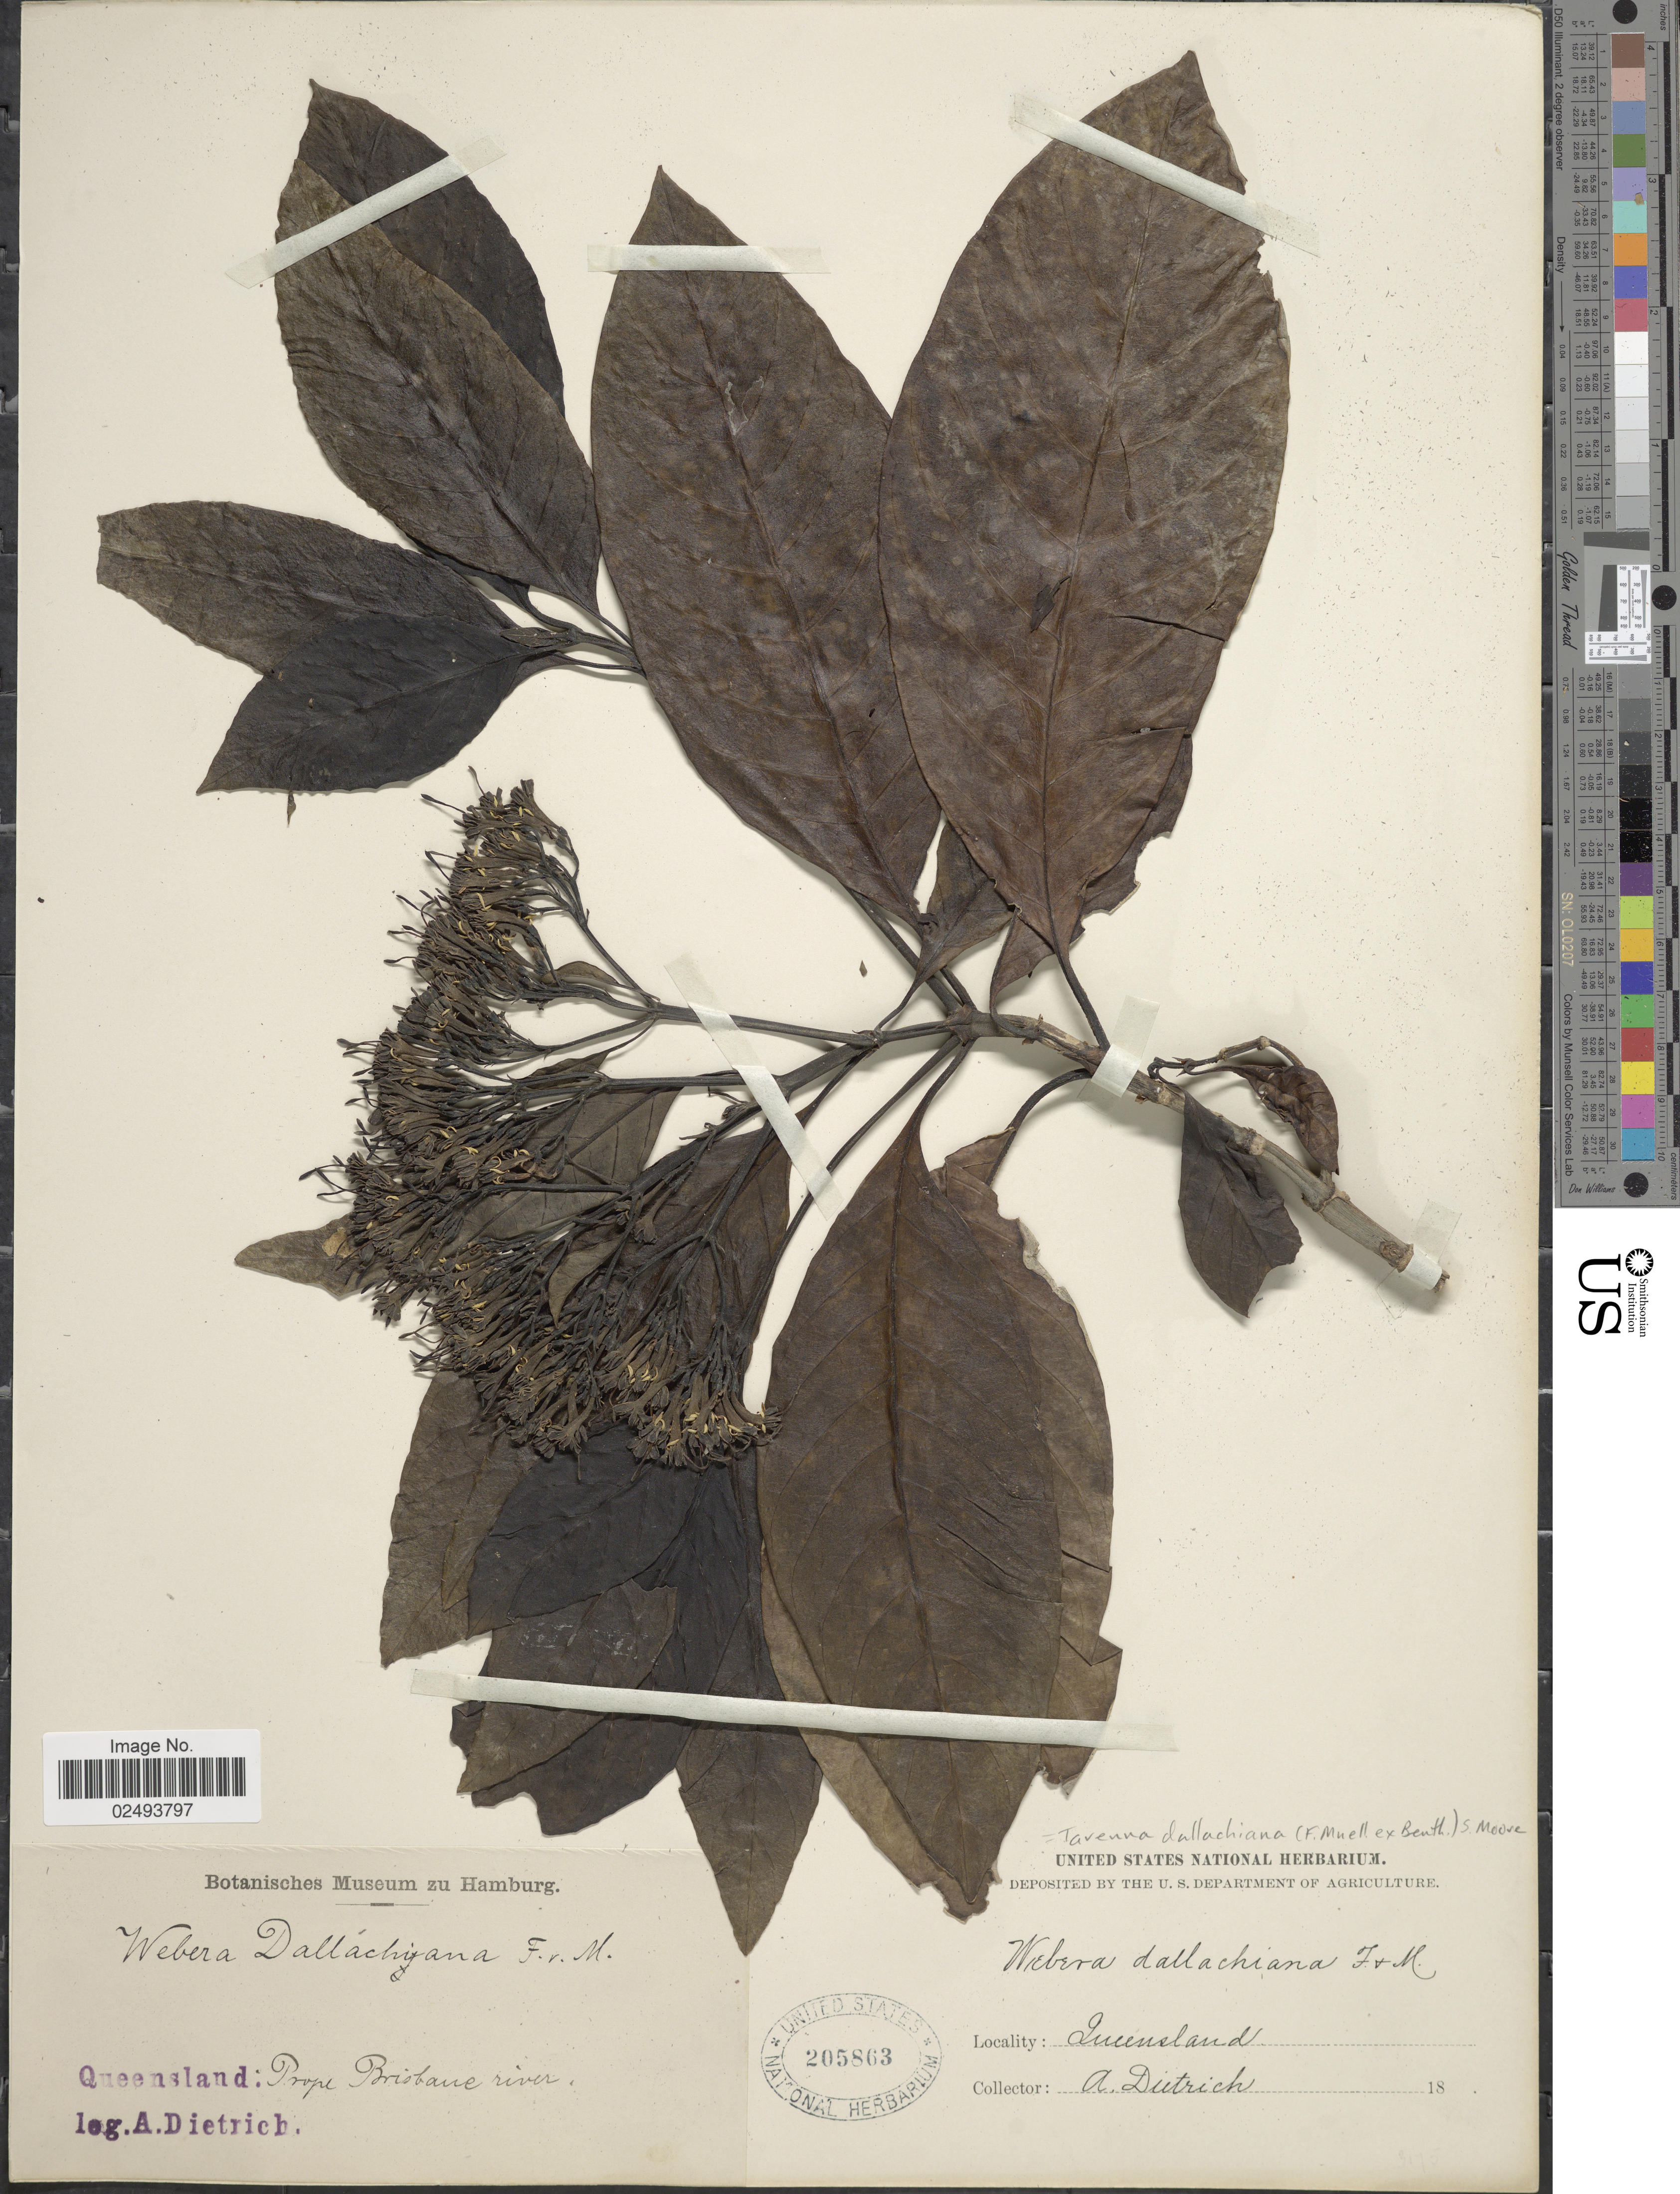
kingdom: Plantae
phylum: Tracheophyta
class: Magnoliopsida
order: Gentianales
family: Rubiaceae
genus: Tarenna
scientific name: Tarenna dallachiana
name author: (F. Muell. ex Benth.) S. Moore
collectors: A. Dietrich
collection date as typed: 18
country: Australia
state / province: Queensland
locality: Prope Brisbane river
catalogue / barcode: US 205863